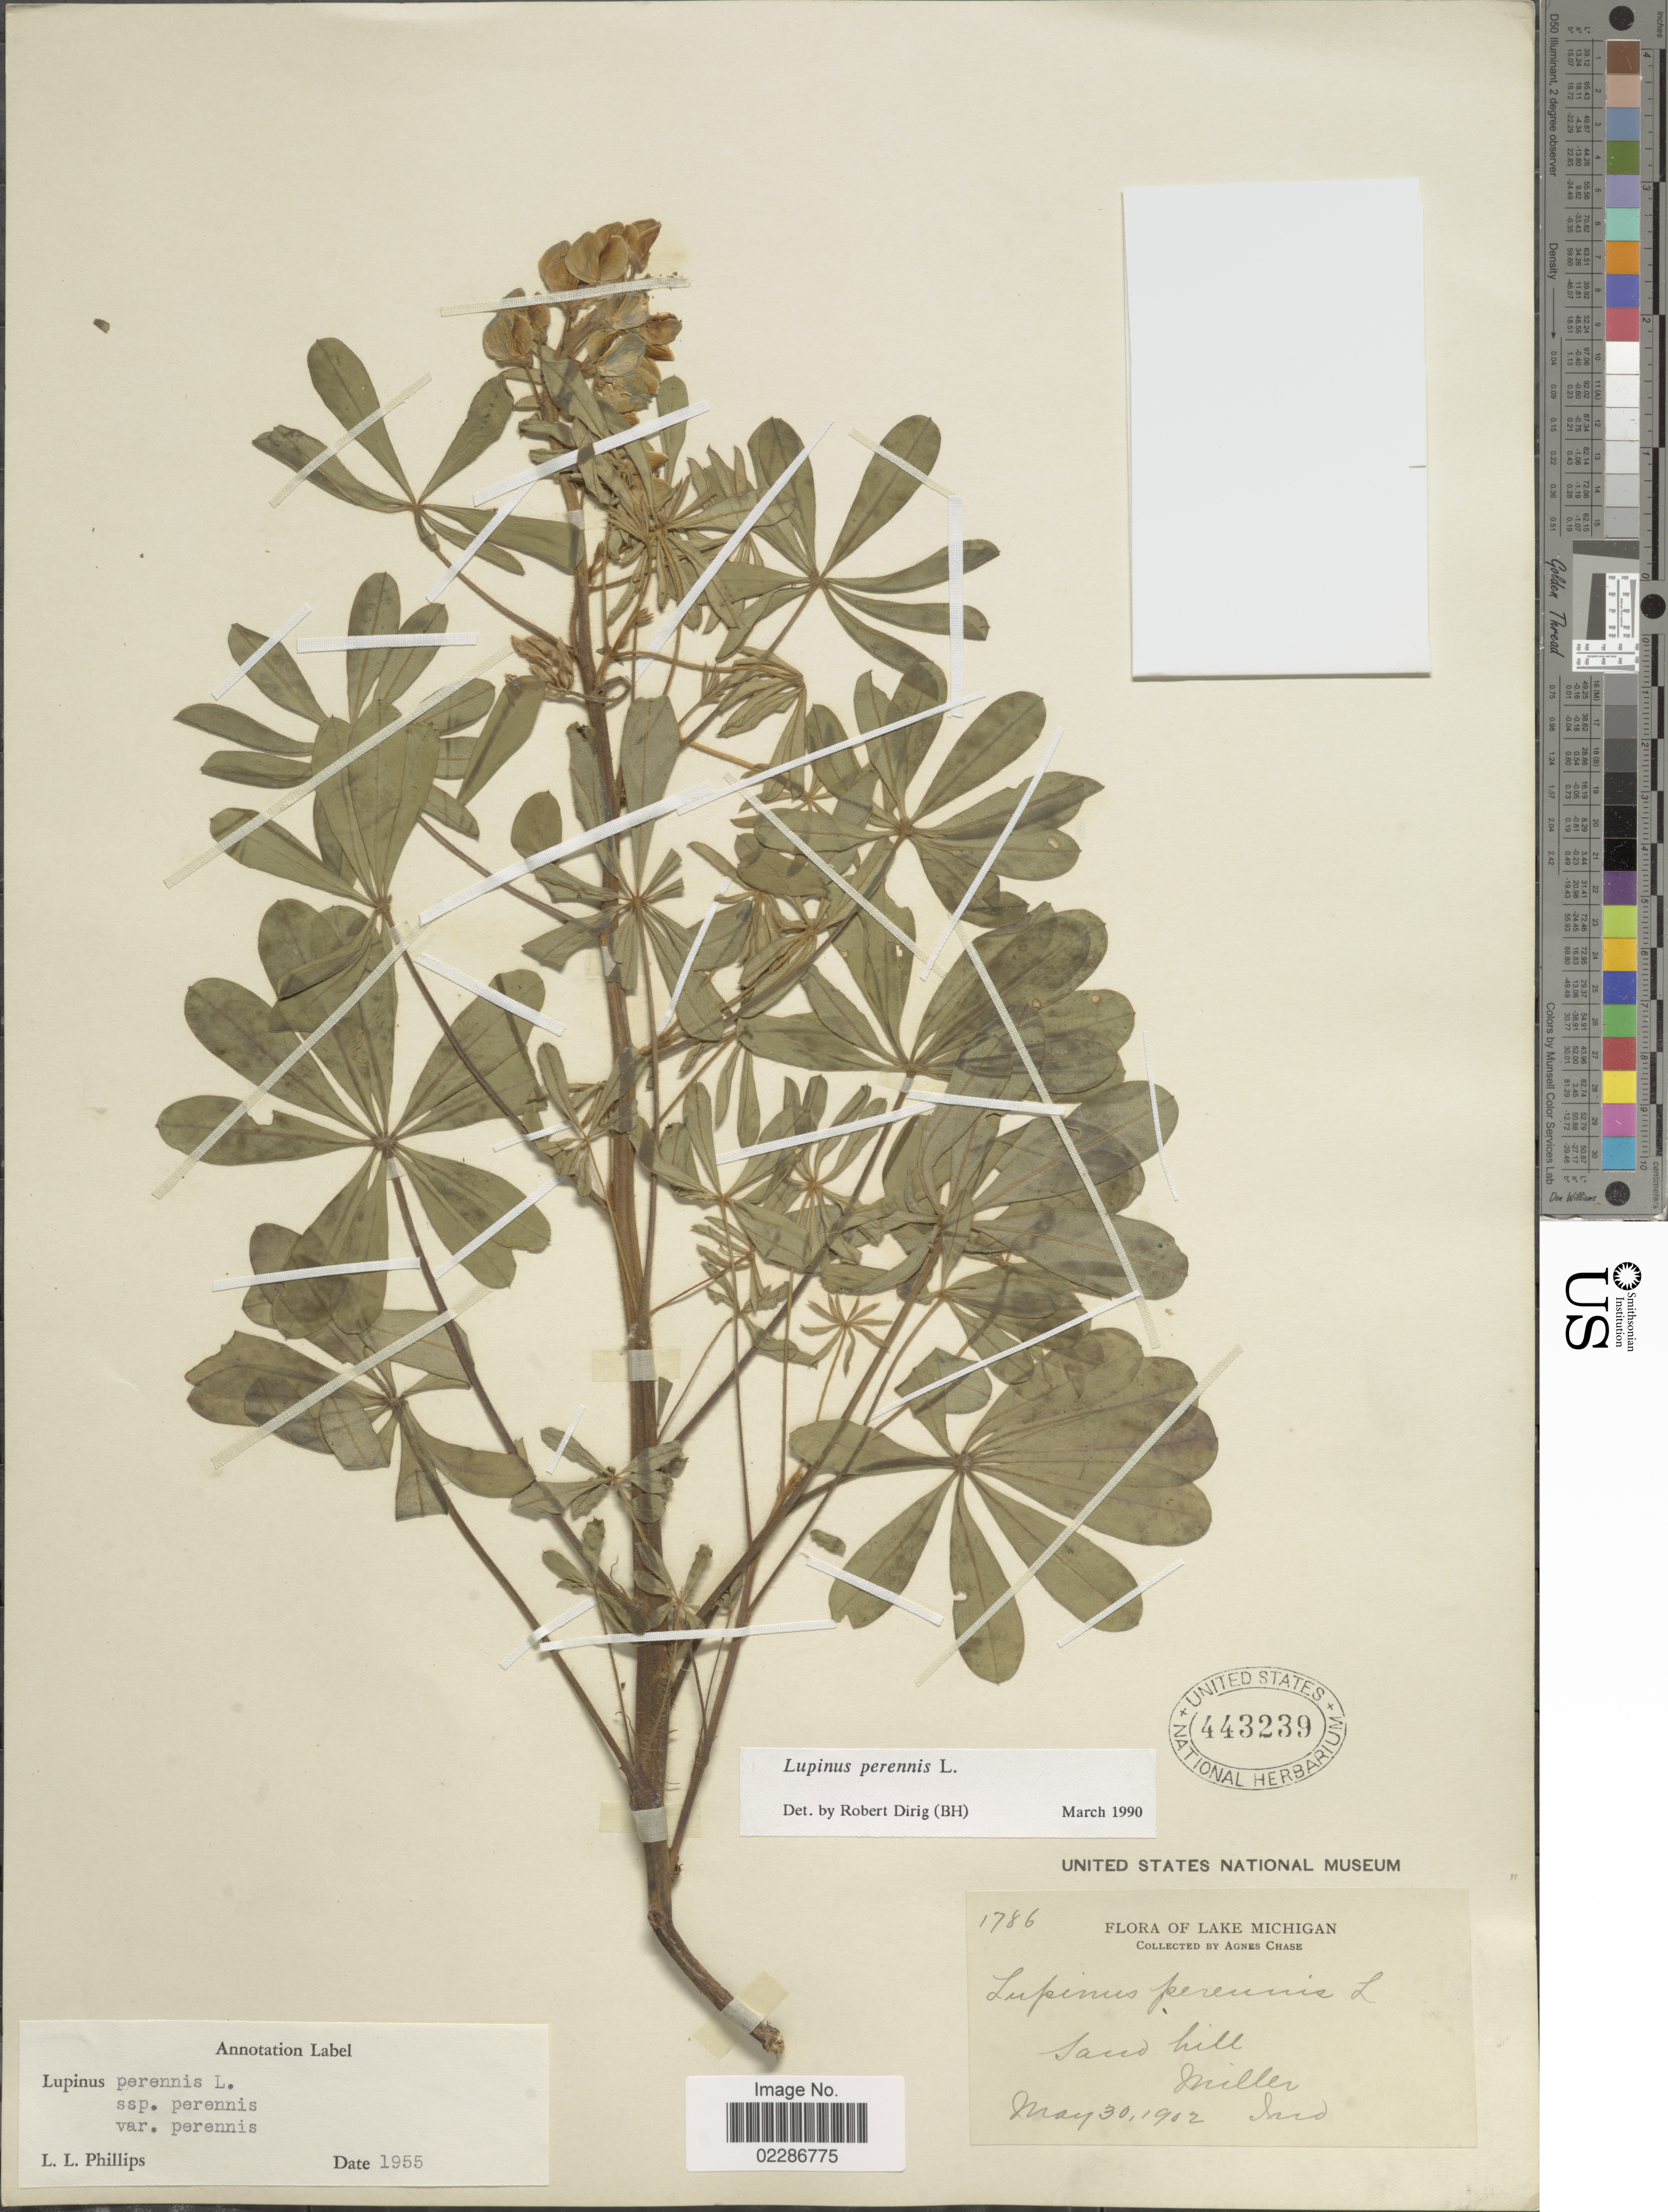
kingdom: Plantae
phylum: Tracheophyta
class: Magnoliopsida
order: Fabales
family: Fabaceae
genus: Lupinus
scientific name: Lupinus perennis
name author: L.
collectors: A. Chase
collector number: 1786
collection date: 1902-05-30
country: United States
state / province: Indiana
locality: Lake Michigan, Sand hill, Miller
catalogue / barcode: US 443239